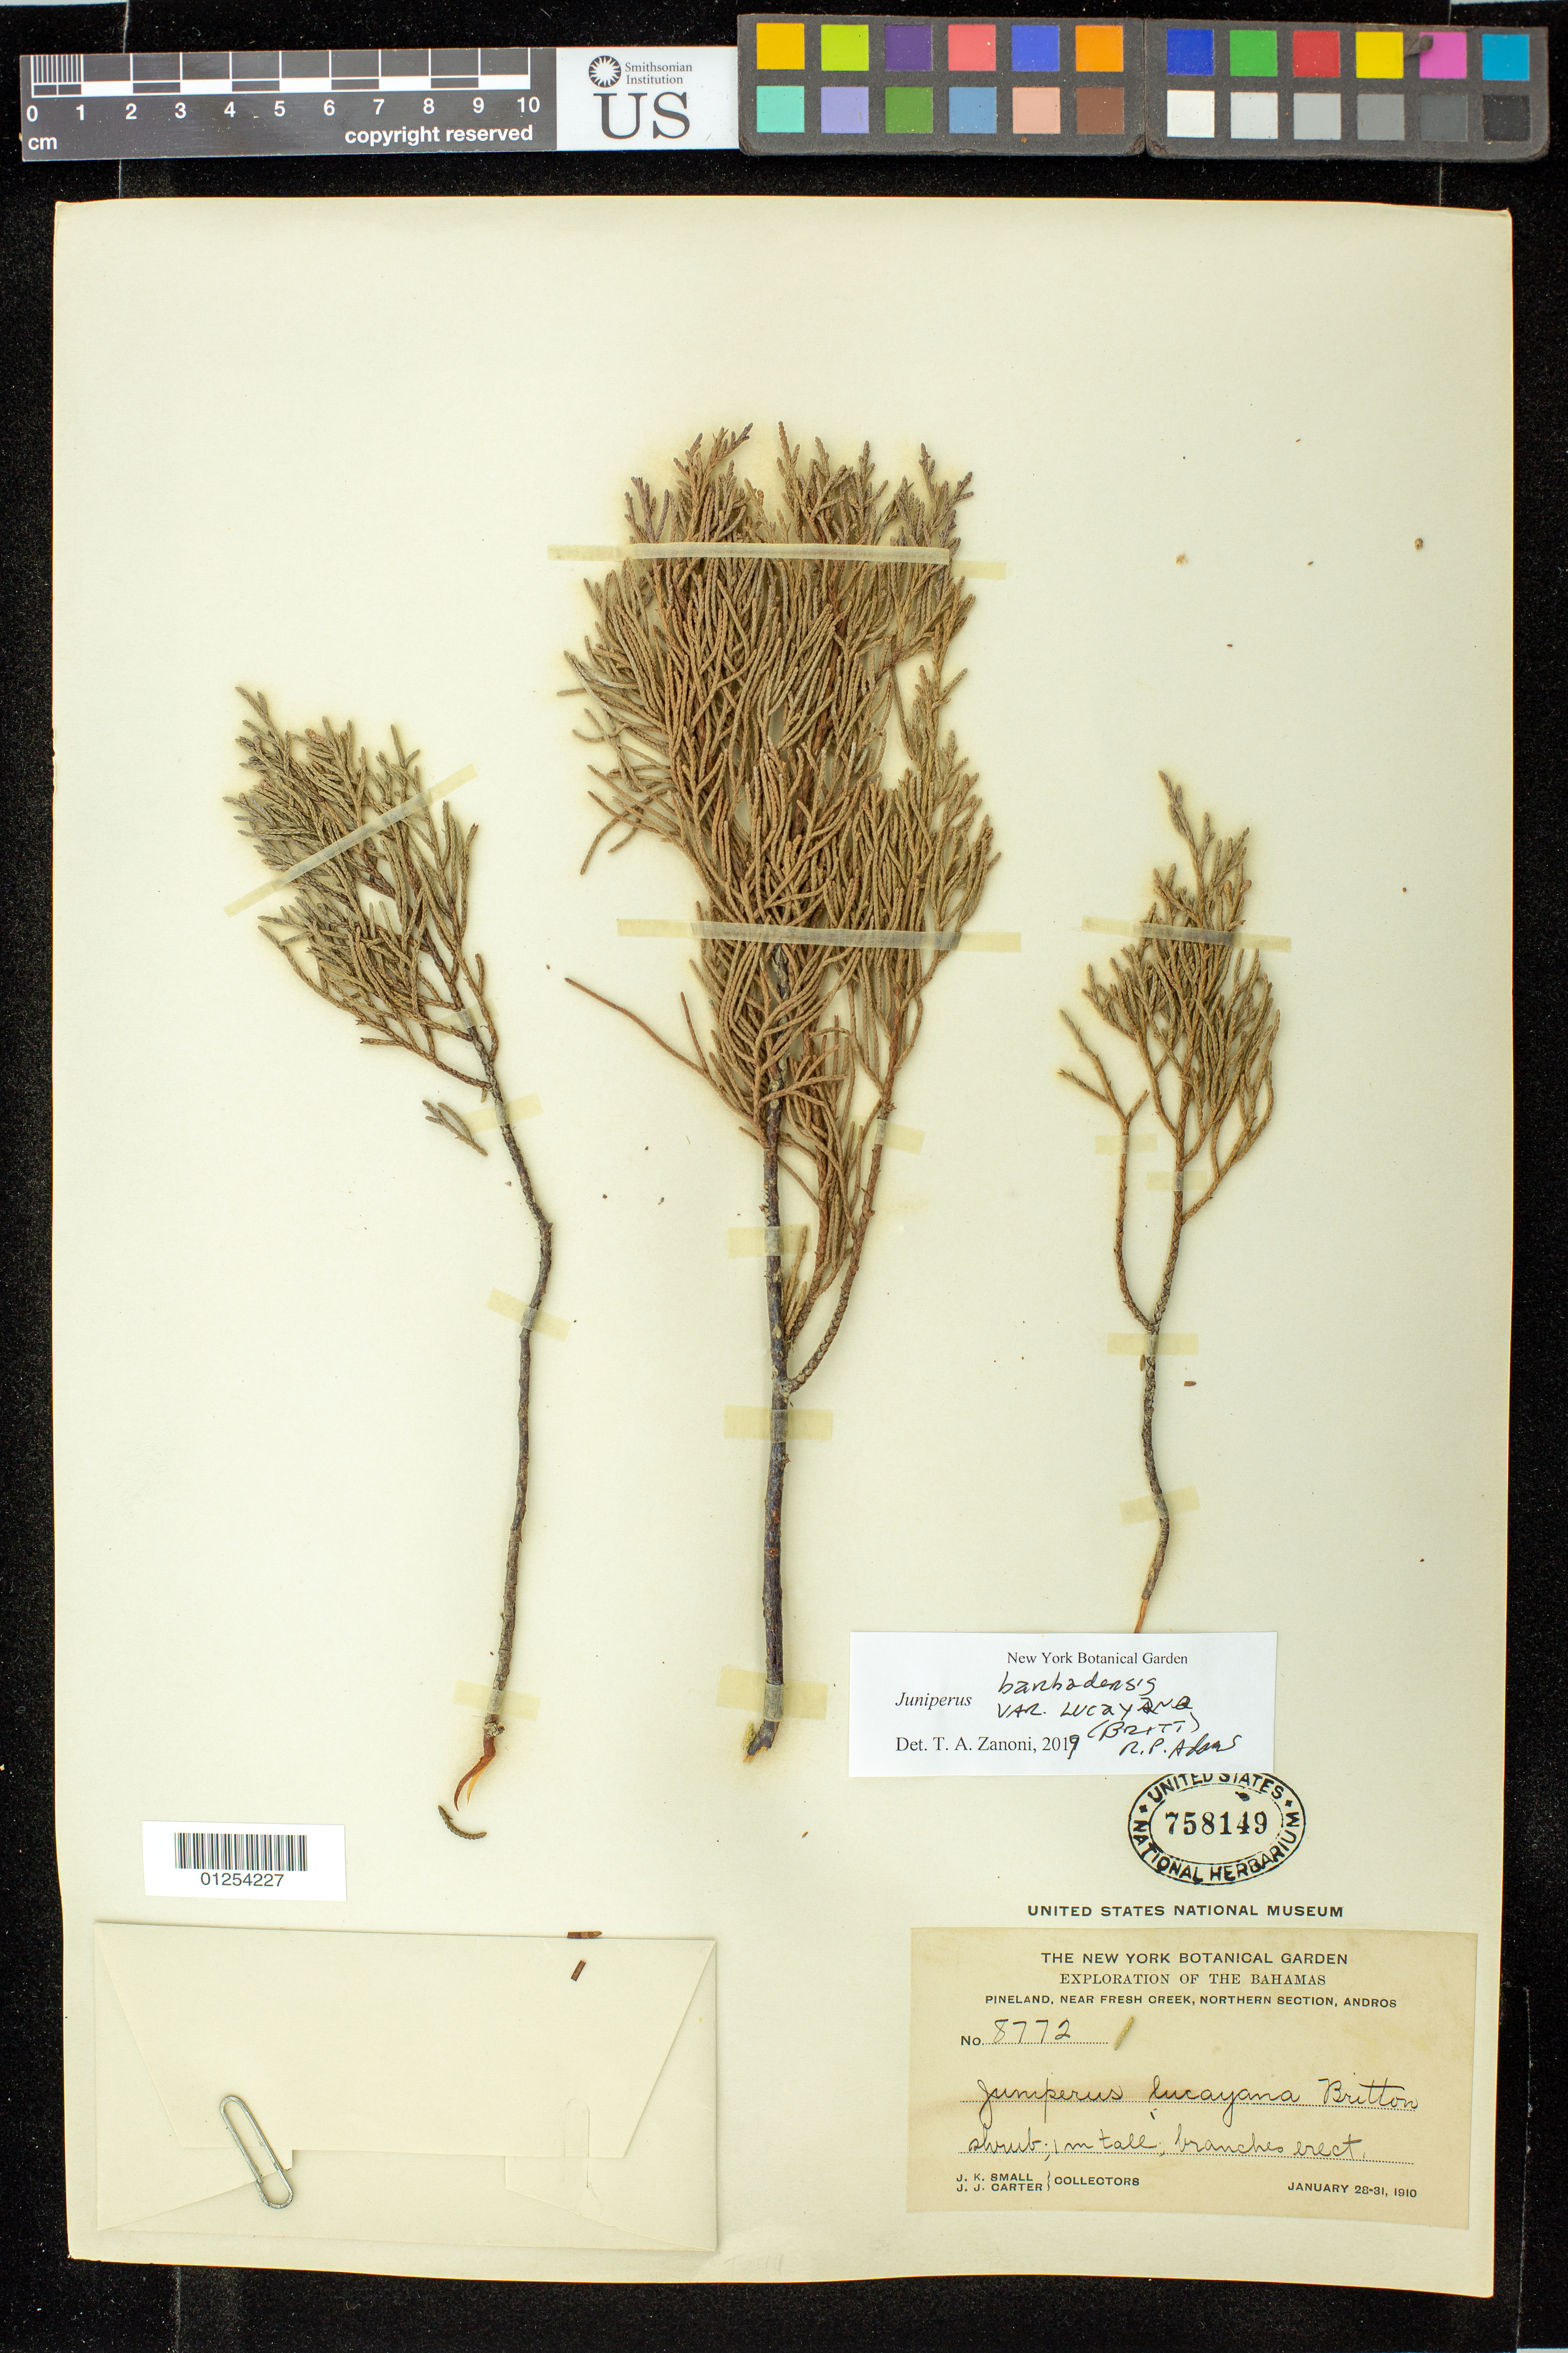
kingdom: Plantae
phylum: Tracheophyta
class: Pinopsida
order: Pinales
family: Cupressaceae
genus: Juniperus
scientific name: Juniperus barbadensis var. lucayana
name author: (Britton) R.P. Adams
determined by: Zanoni, T. A., (NY), New York Botanical Garden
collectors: J. K. Small & J. Carter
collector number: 8772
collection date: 1910-01-28/1910-01-31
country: Bahamas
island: Andros I.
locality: Near Fresh Creek, northern section, Andros.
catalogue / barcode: US 758149